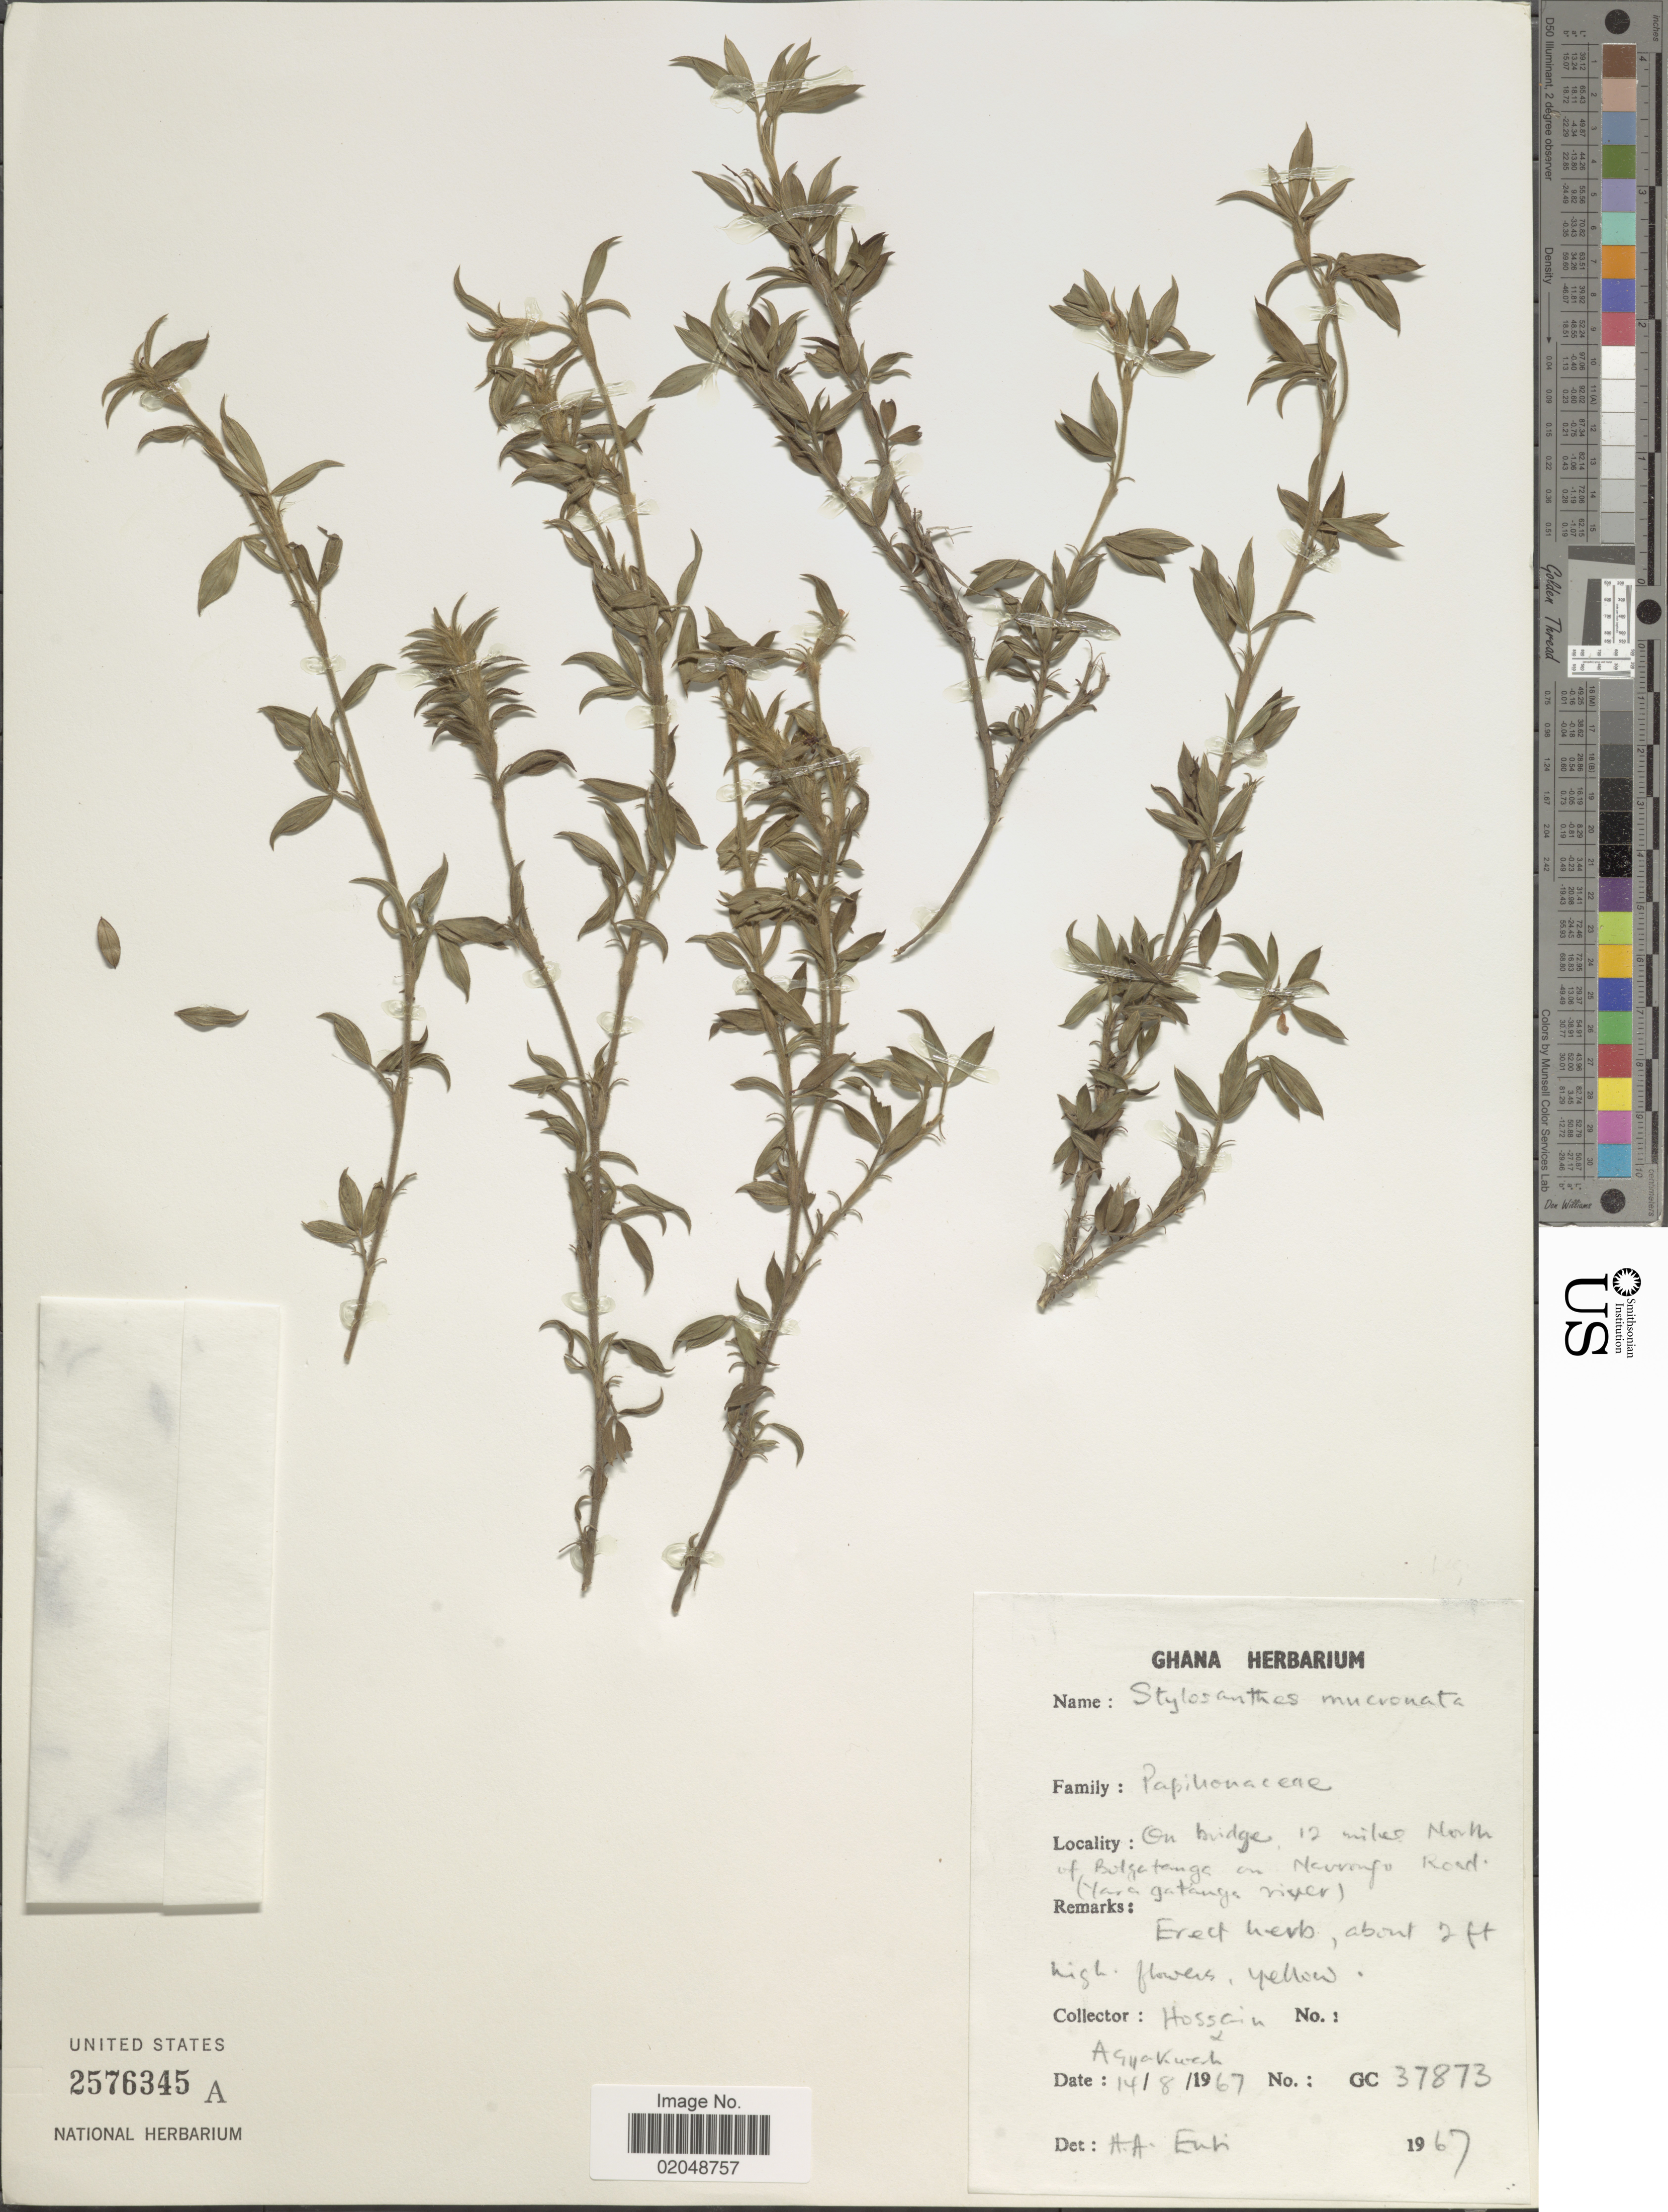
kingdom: Plantae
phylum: Tracheophyta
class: Magnoliopsida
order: Fabales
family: Fabaceae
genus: Stylosanthes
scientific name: Stylosanthes fruticosa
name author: (Retz.) Alston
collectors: Hossain & Agyakwah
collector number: GC 37873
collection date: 1967-08-14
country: Ghana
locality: On bridge, 12 miles North of Bolgatanga on Navrongo Road (Yaragatanga river).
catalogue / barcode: US 2576345